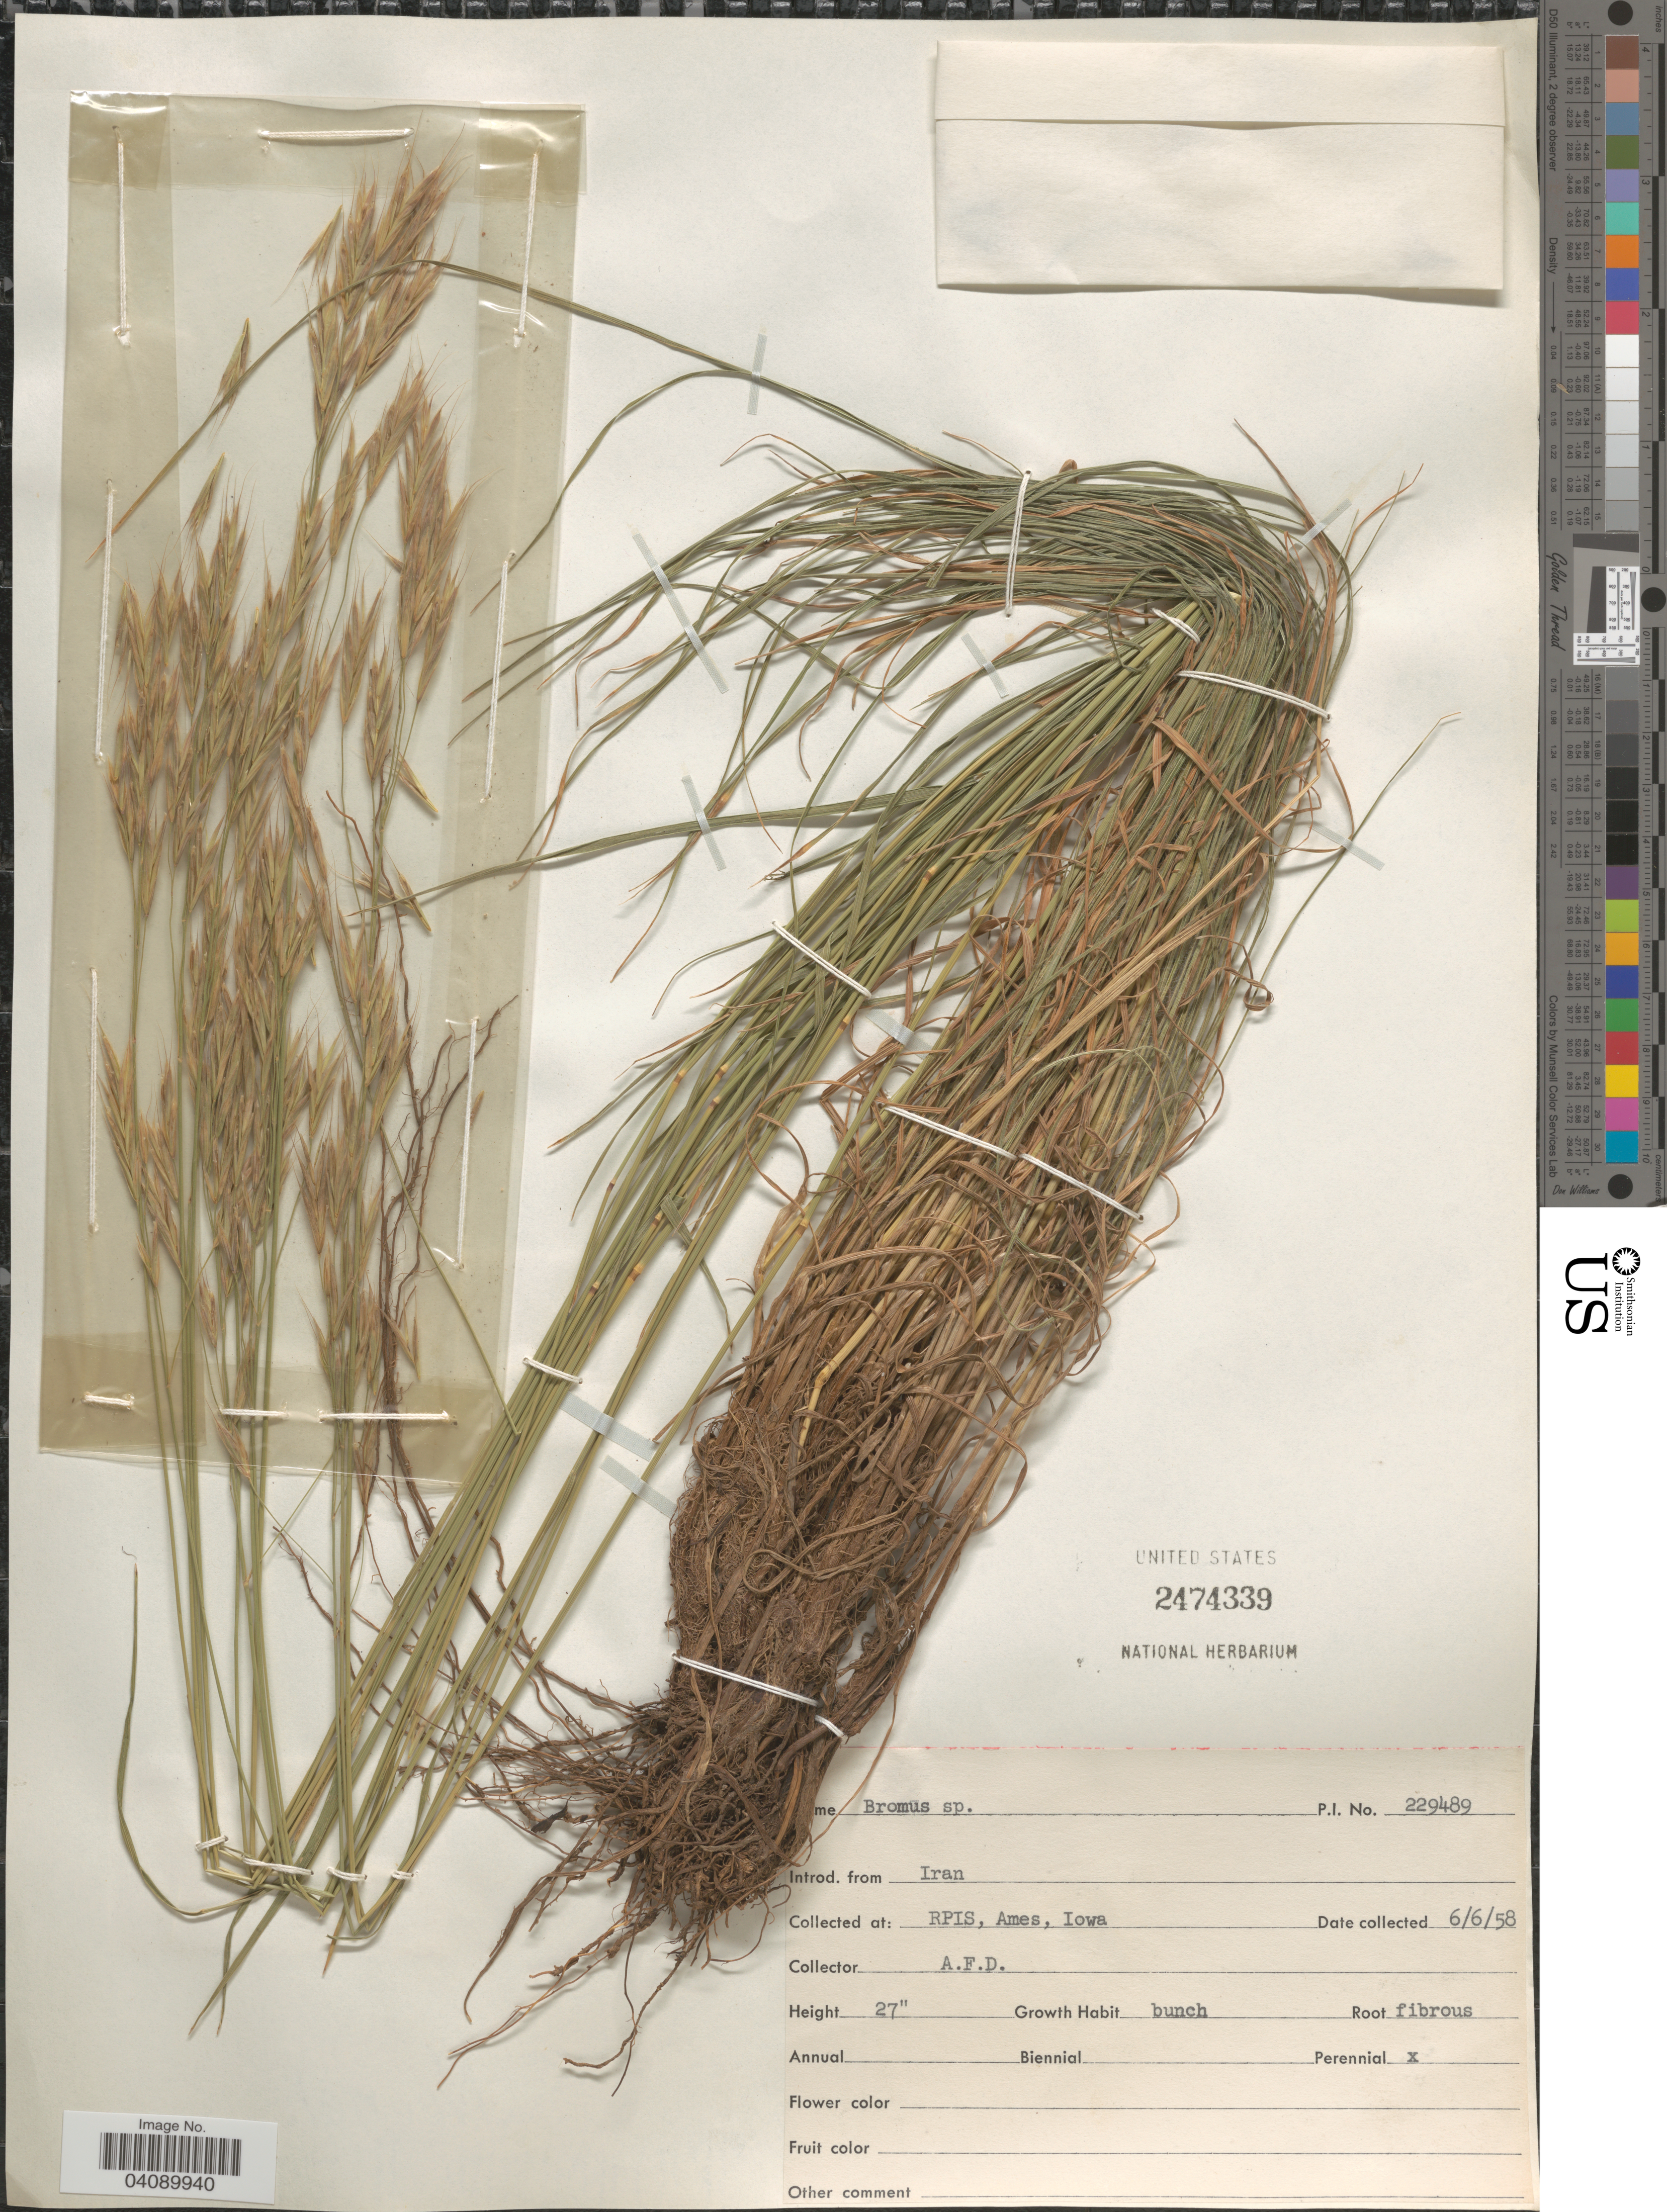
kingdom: Plantae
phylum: Tracheophyta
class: Liliopsida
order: Poales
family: Poaceae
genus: Bromus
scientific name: Bromus sp.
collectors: A. D.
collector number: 229489?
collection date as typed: Transcribed d/m/y: 6/6/58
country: United States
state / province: Iowa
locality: RPIS, Ames.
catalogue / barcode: US 2474339